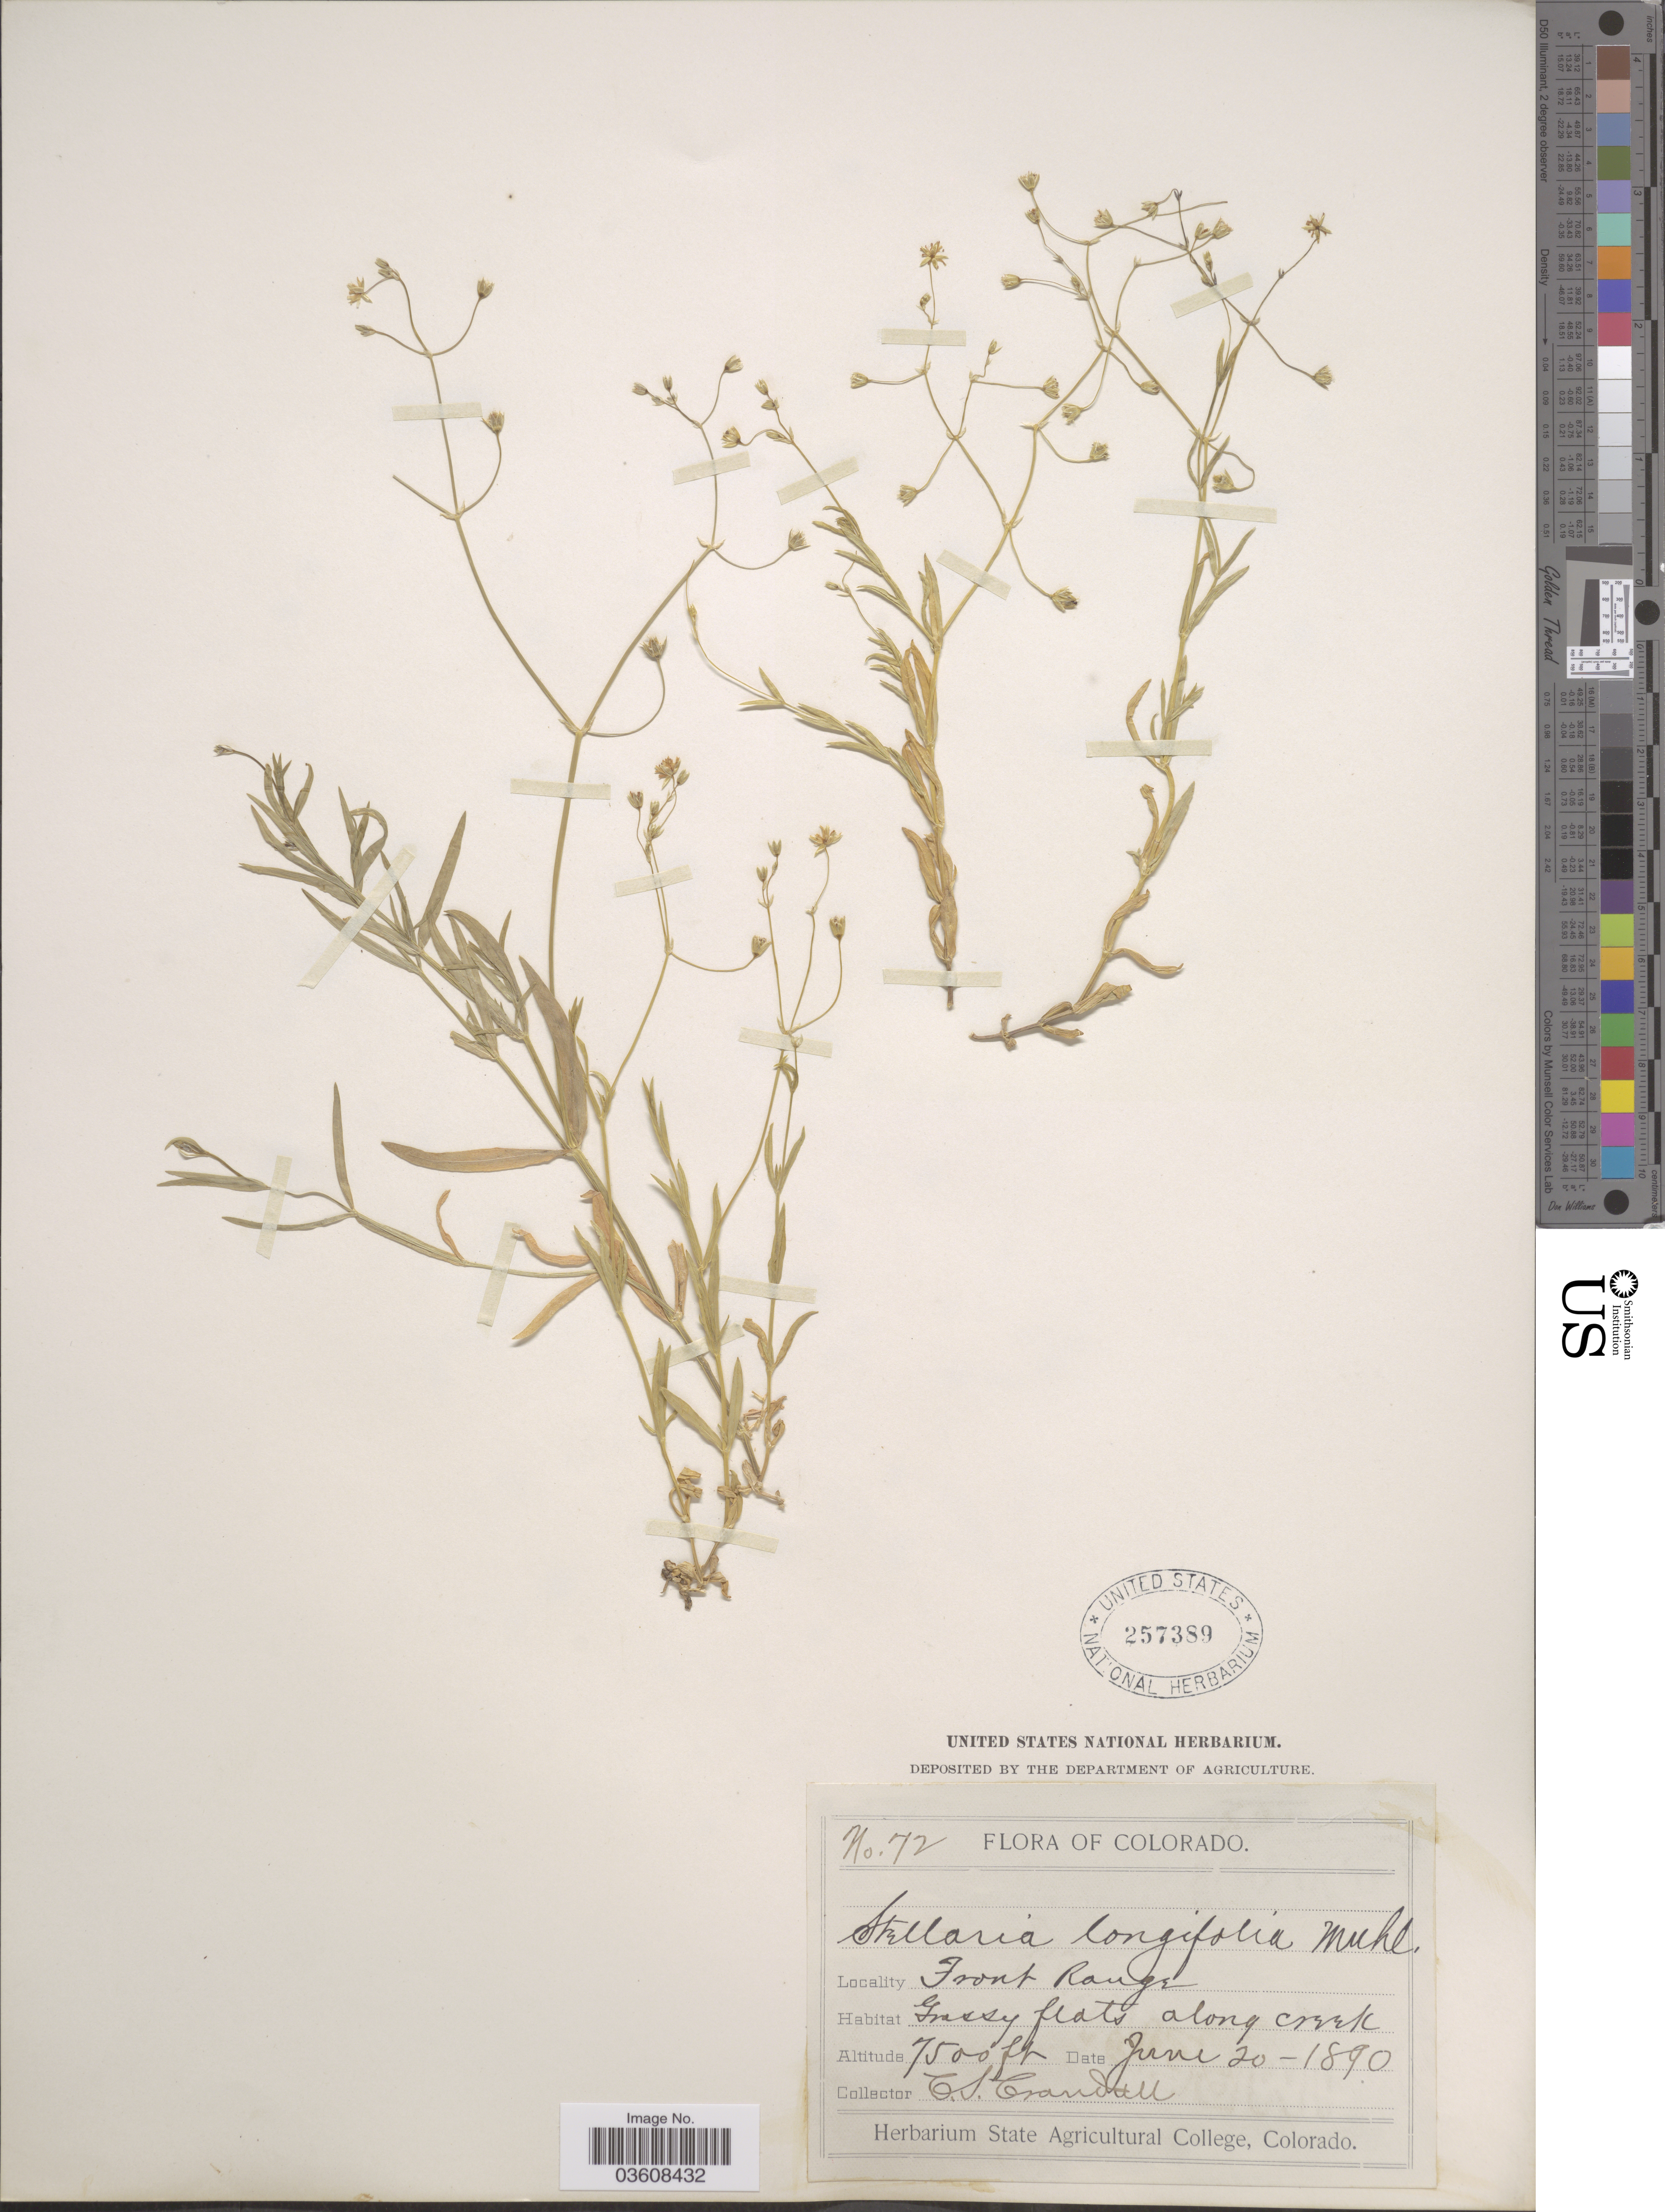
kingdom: Plantae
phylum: Tracheophyta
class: Magnoliopsida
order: Caryophyllales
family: Caryophyllaceae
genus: Stellaria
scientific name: Stellaria longifolia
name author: Muhl. ex Willd.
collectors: C. Crandall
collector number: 72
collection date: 1890-06-20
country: United States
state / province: Colorado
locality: Front Range.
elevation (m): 2286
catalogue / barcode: US 257389